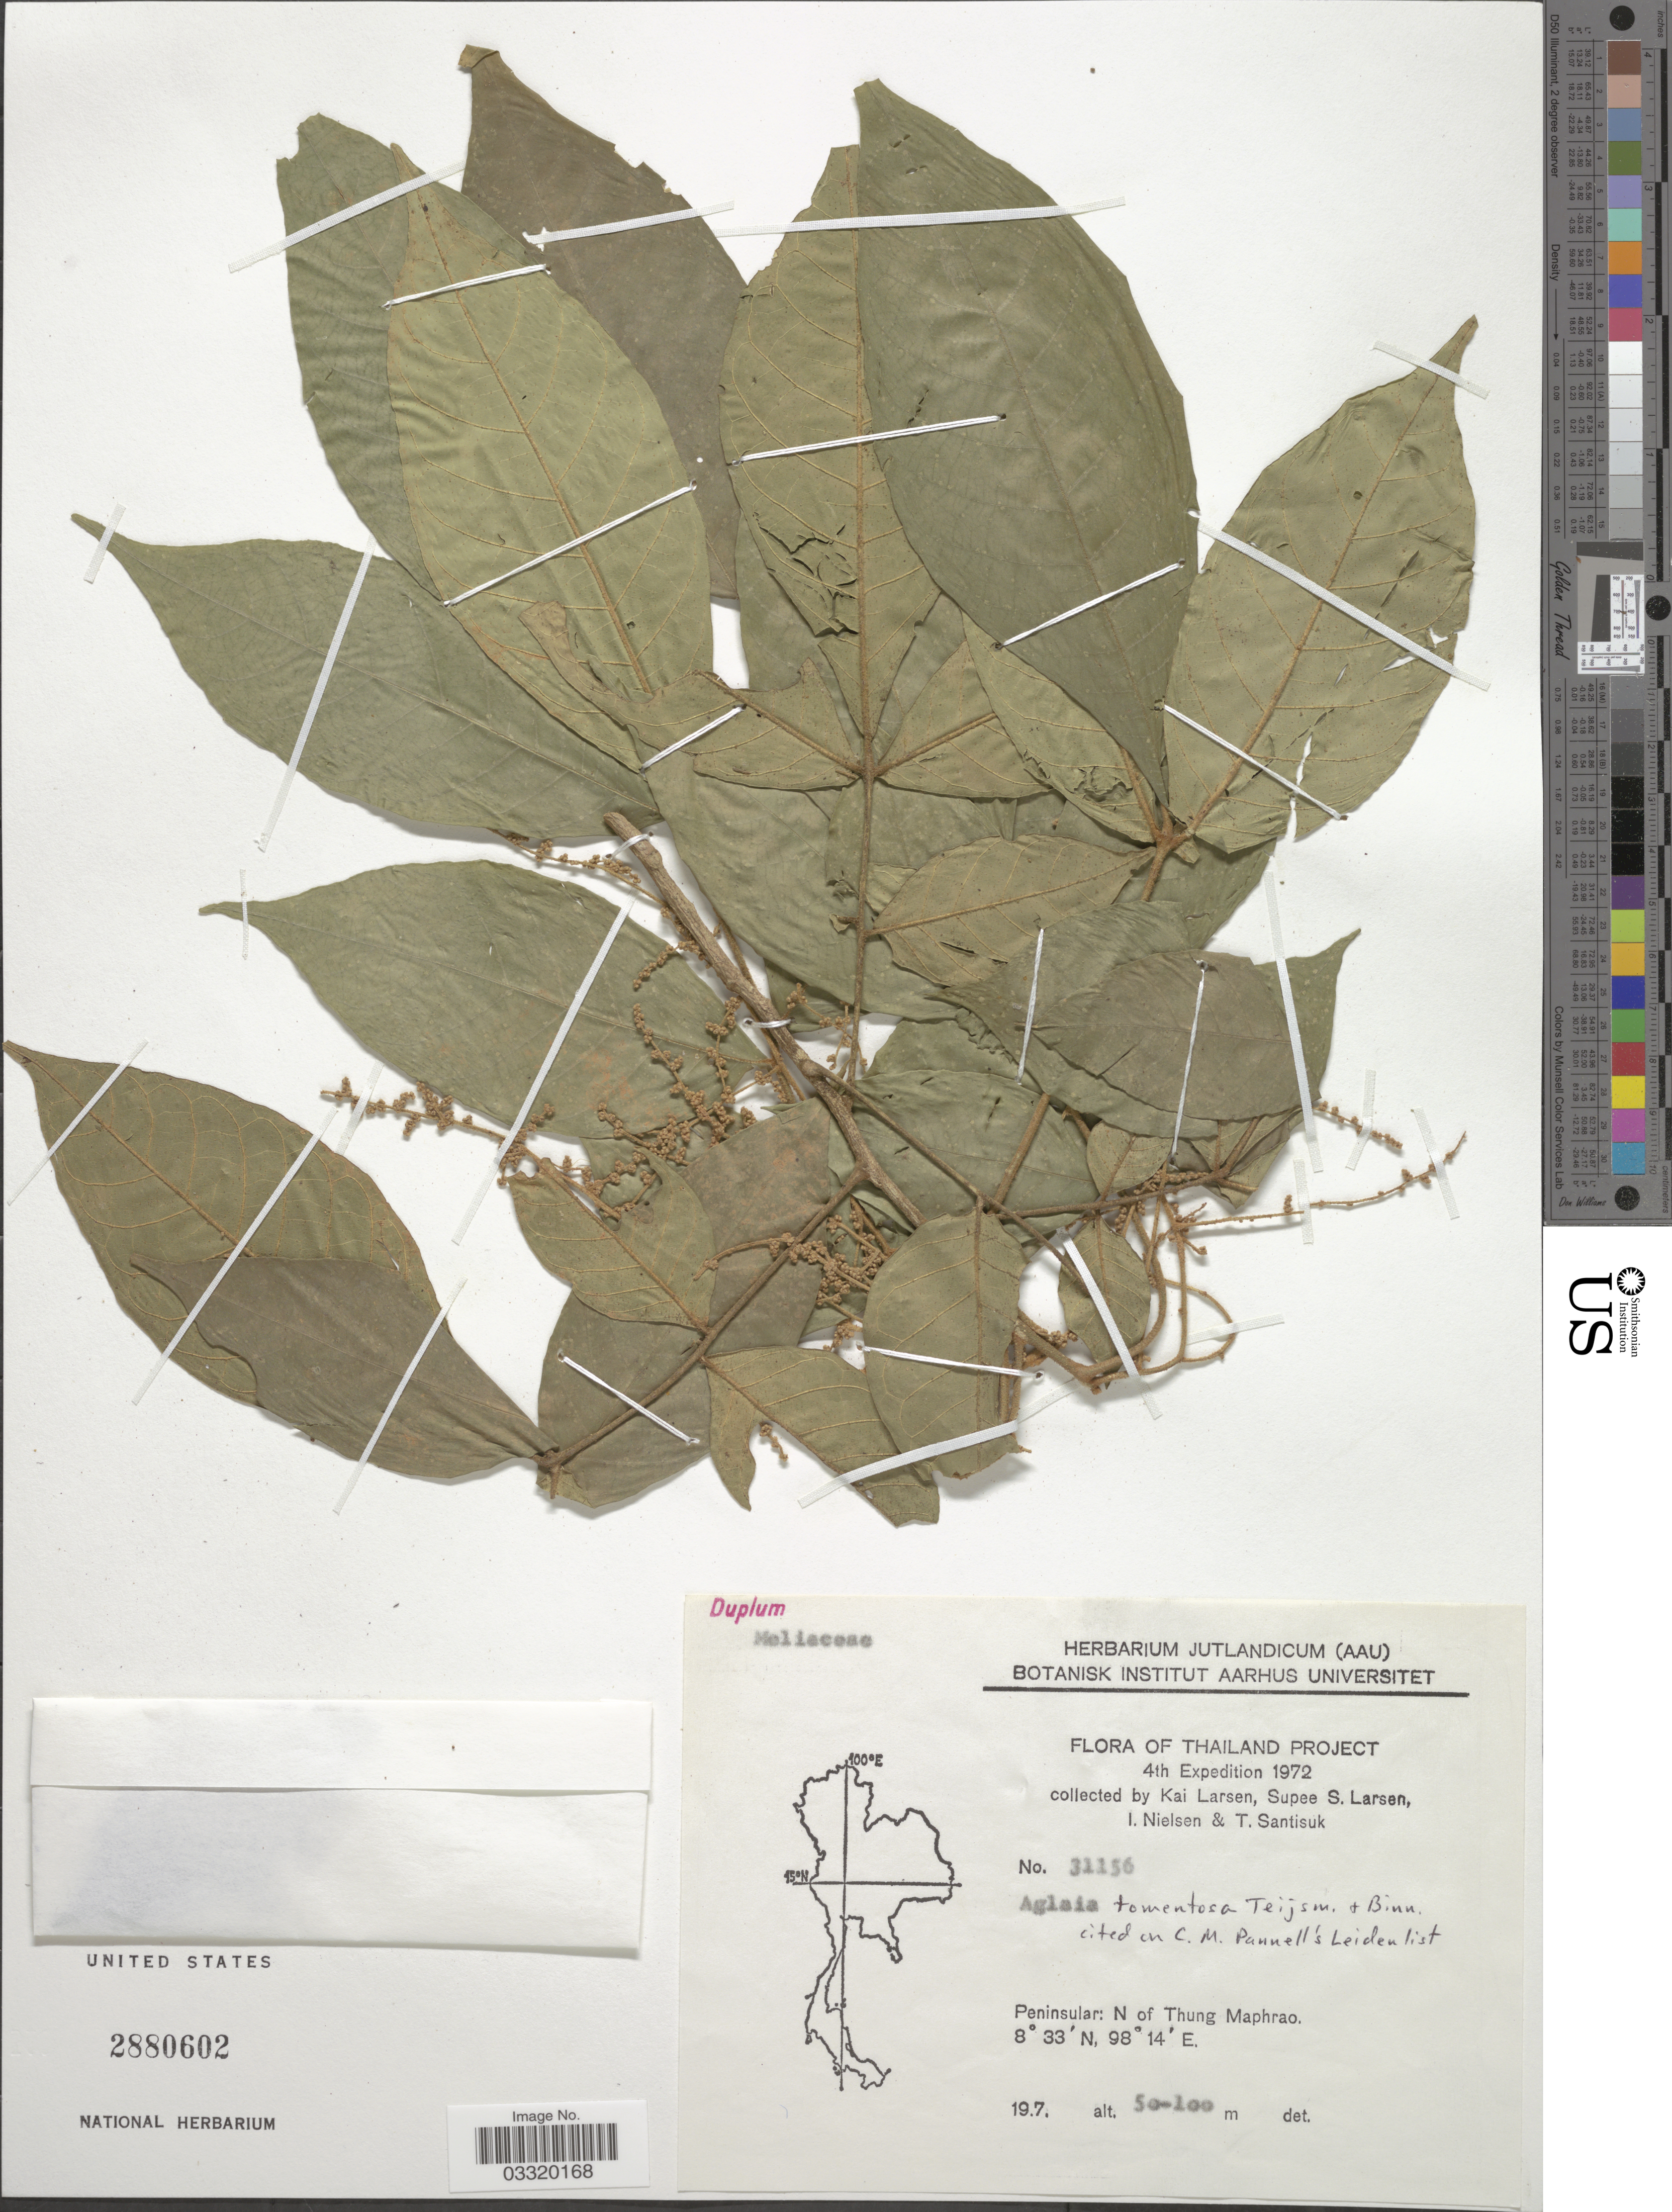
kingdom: Plantae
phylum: Tracheophyta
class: Magnoliopsida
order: Sapindales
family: Meliaceae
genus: Aglaia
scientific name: Aglaia tomentosa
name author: Teijsm. & Binn.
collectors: K. Larsen, S. Larsen, I. Nielsen & T. Santisuk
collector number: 31156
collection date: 1972-07-19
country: Thailand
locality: Peninsular: N of Thung Maphrao.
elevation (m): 50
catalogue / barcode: US 2880602